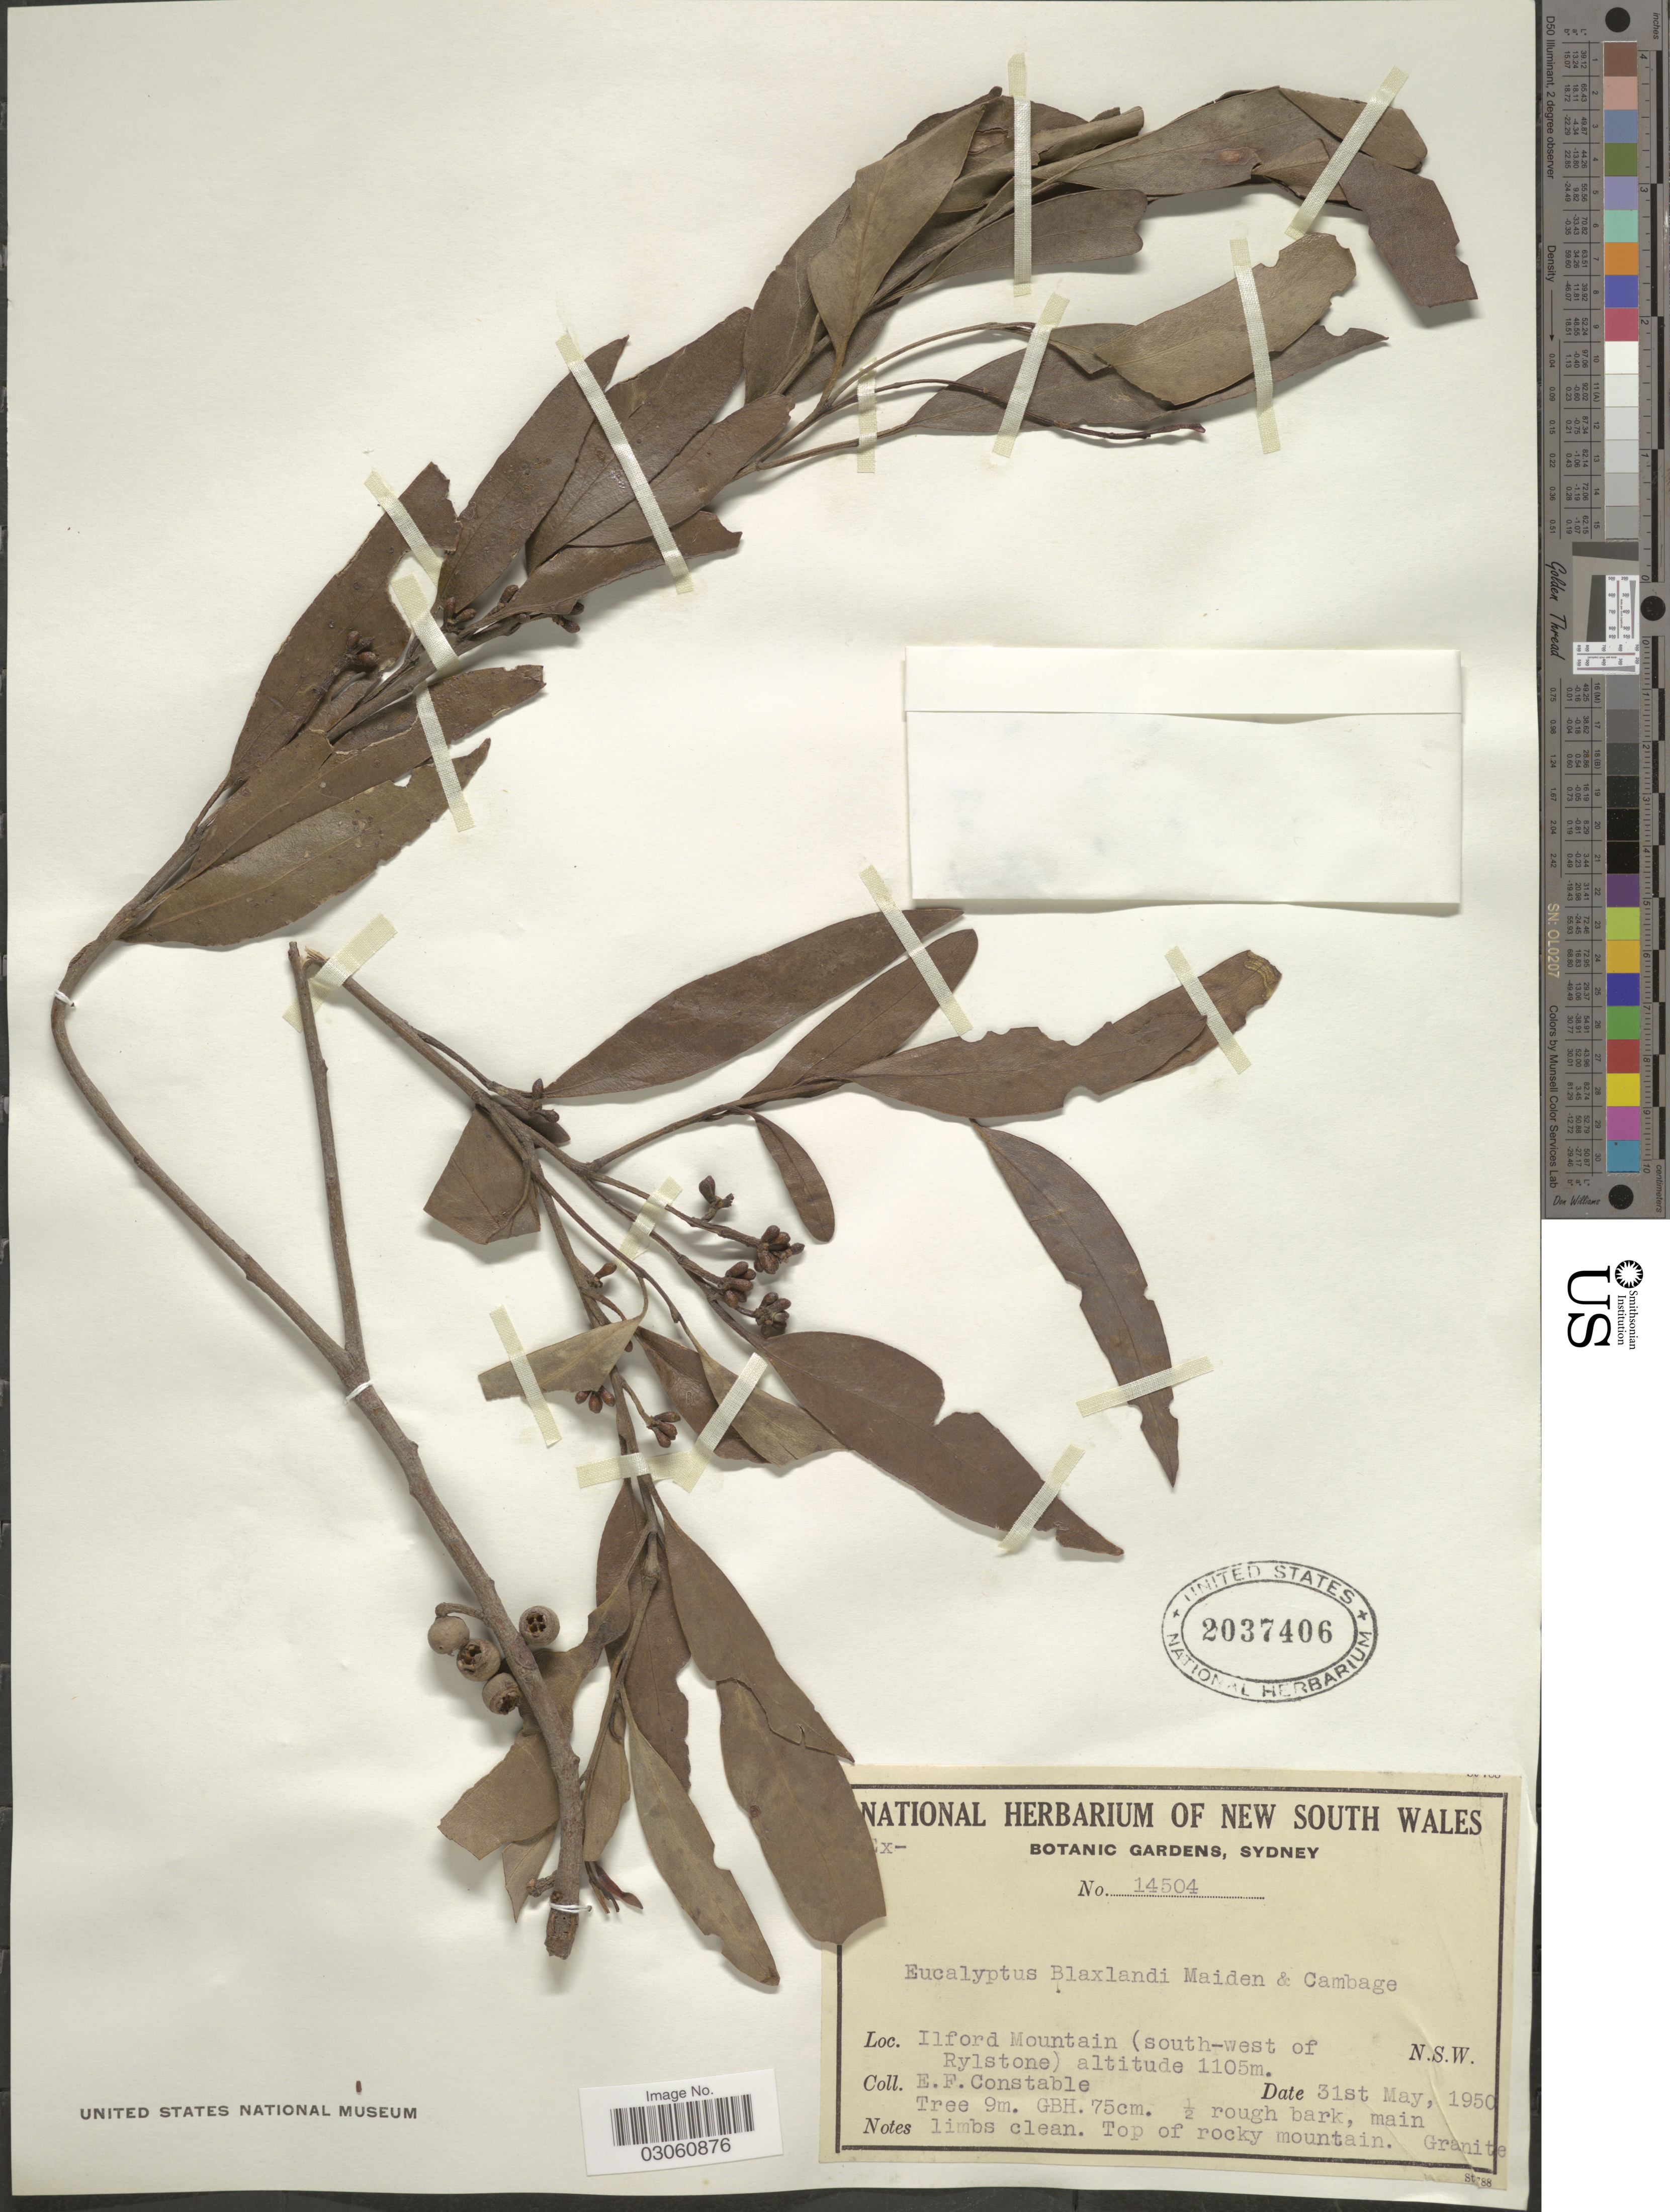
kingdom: Plantae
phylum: Tracheophyta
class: Magnoliopsida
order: Myrtales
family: Myrtaceae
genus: Eucalyptus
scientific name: Eucalyptus blaxlandi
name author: Maiden & Cambage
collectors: E. F. Constable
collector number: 14504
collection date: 1950-05-31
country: Australia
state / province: New South Wales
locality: Ilford Mountain (south-west of Rylstone).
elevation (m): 1105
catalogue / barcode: US 2037406